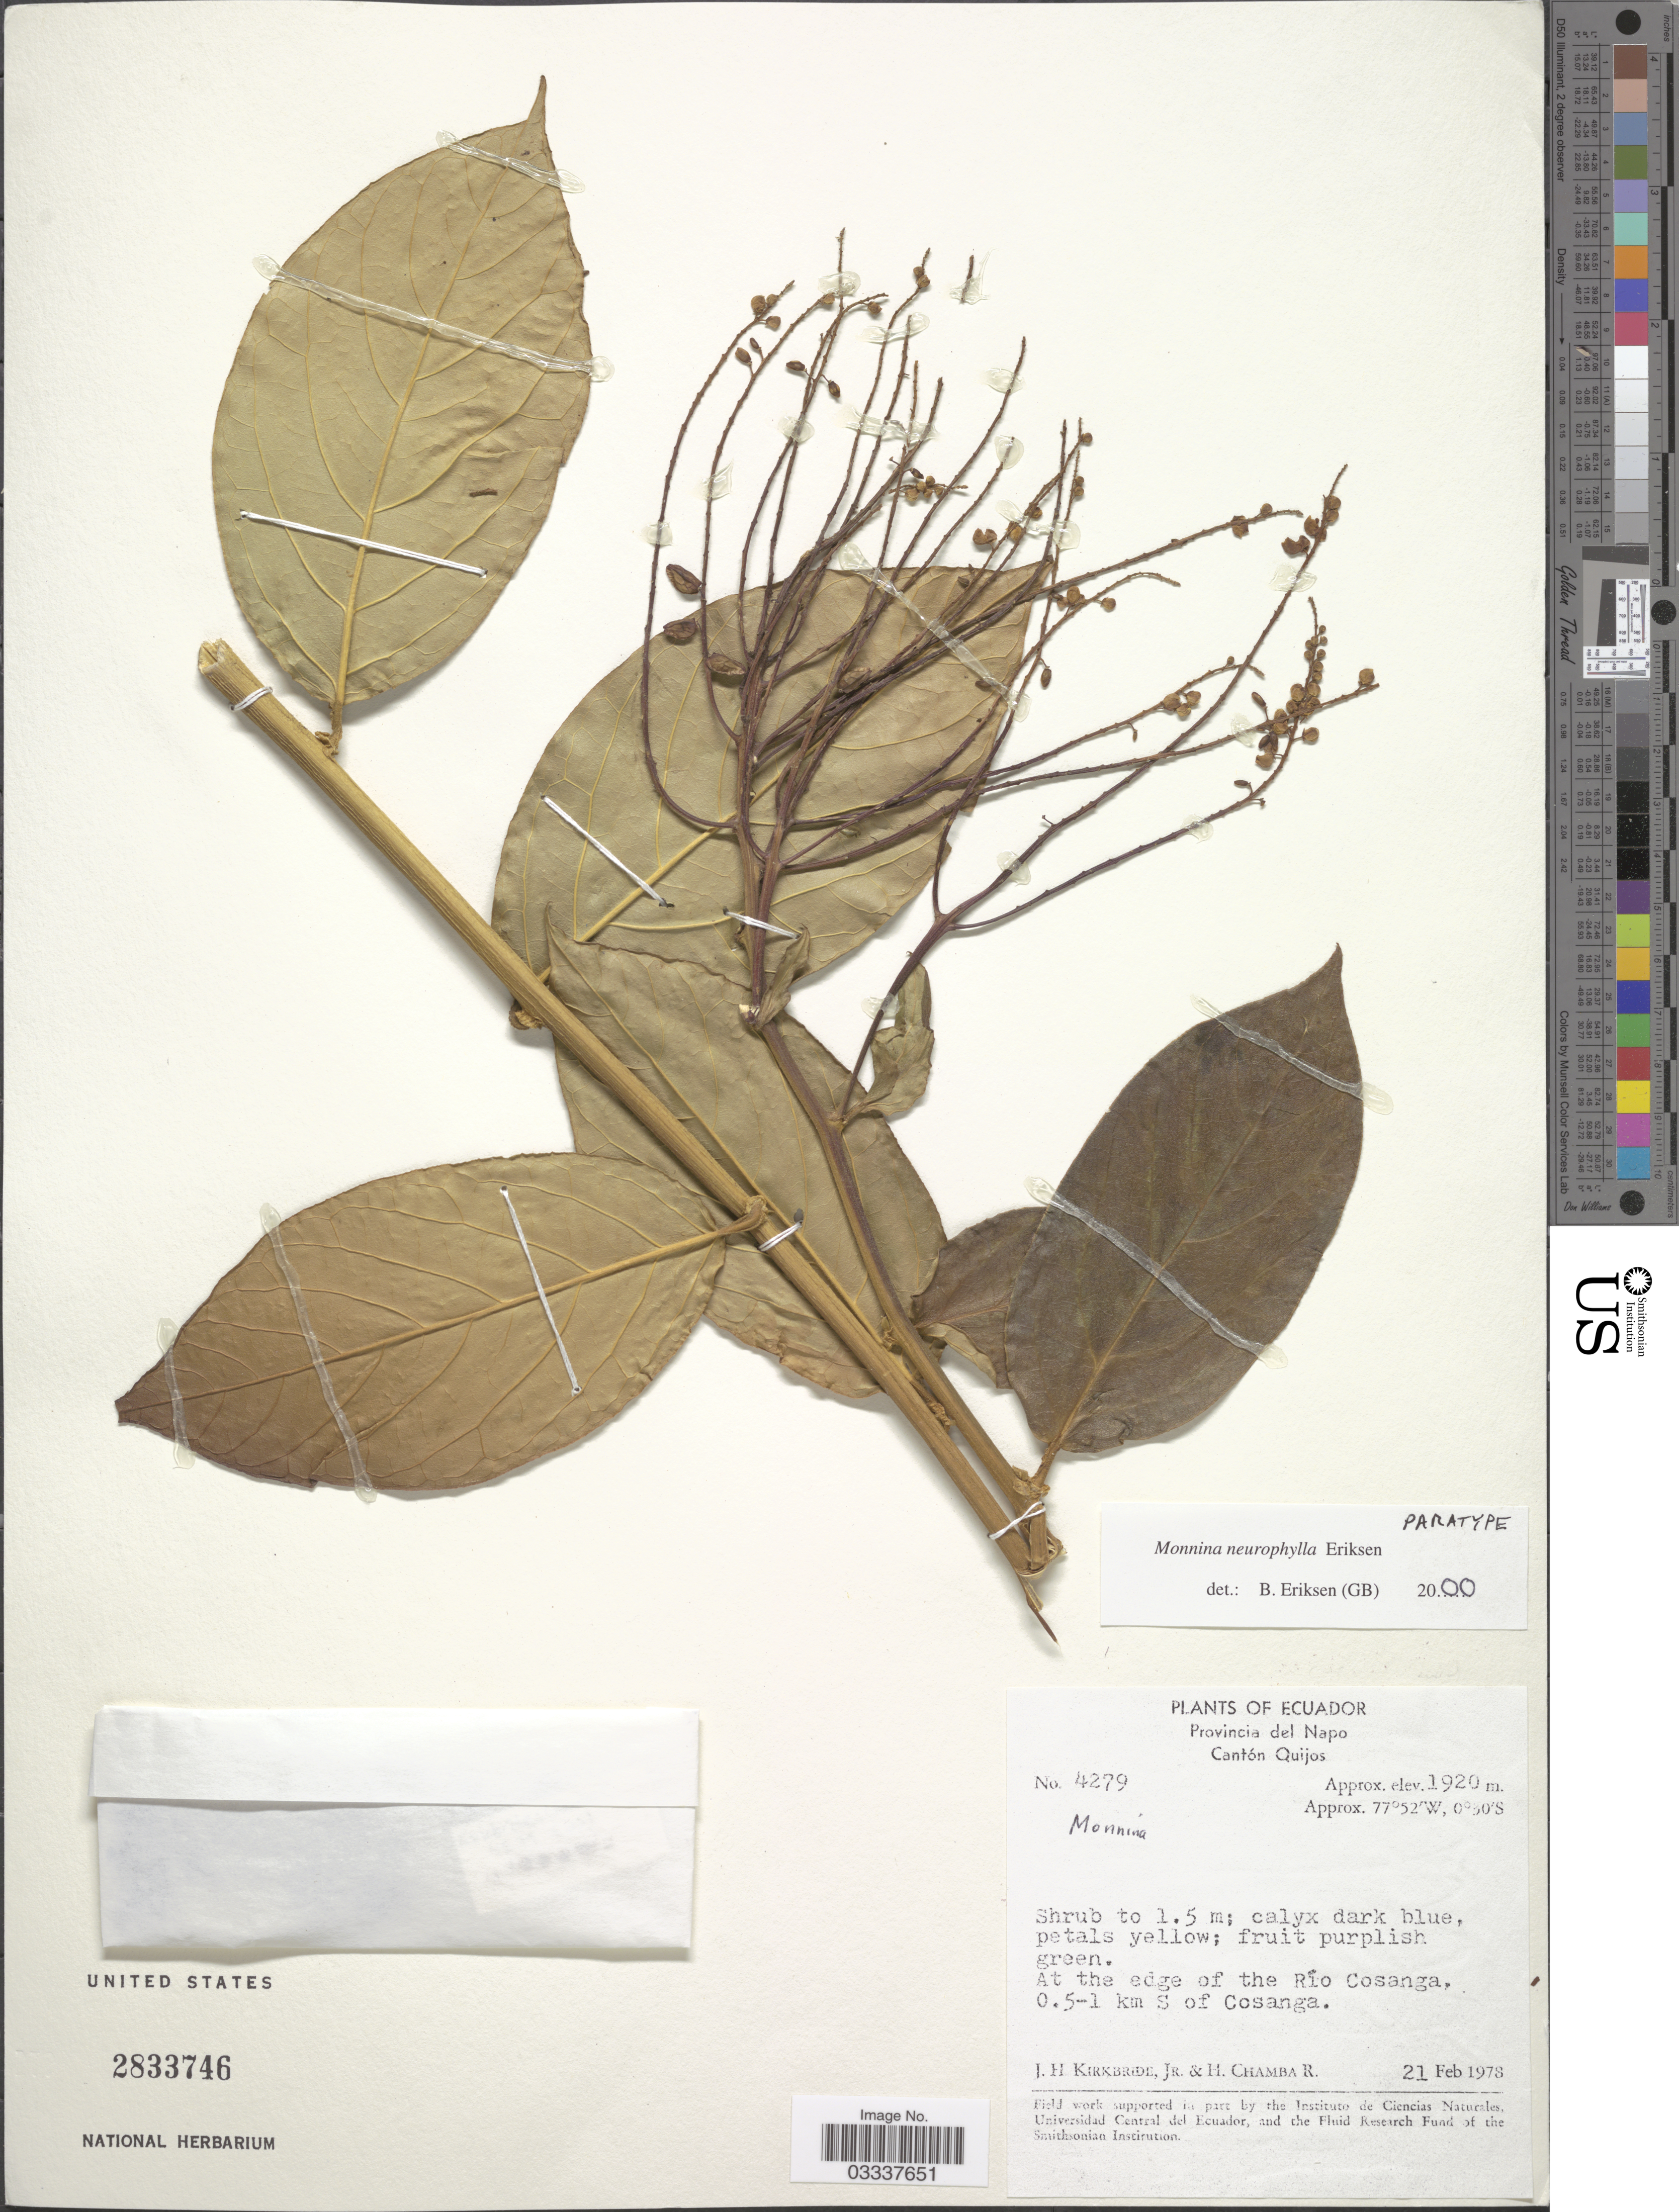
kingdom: Plantae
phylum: Tracheophyta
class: Magnoliopsida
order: Fabales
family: Polygalaceae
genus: Monnina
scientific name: Monnina neurophylla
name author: B. Eriksen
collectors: J. H. Kirkbride & H. Chamba R.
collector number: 4279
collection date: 1978-02-21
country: Ecuador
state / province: Napo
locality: Cantón Quijos, At the edge of the Río Cosanga, 0.5-1 km S of Cosanga.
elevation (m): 1920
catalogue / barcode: US 2833746